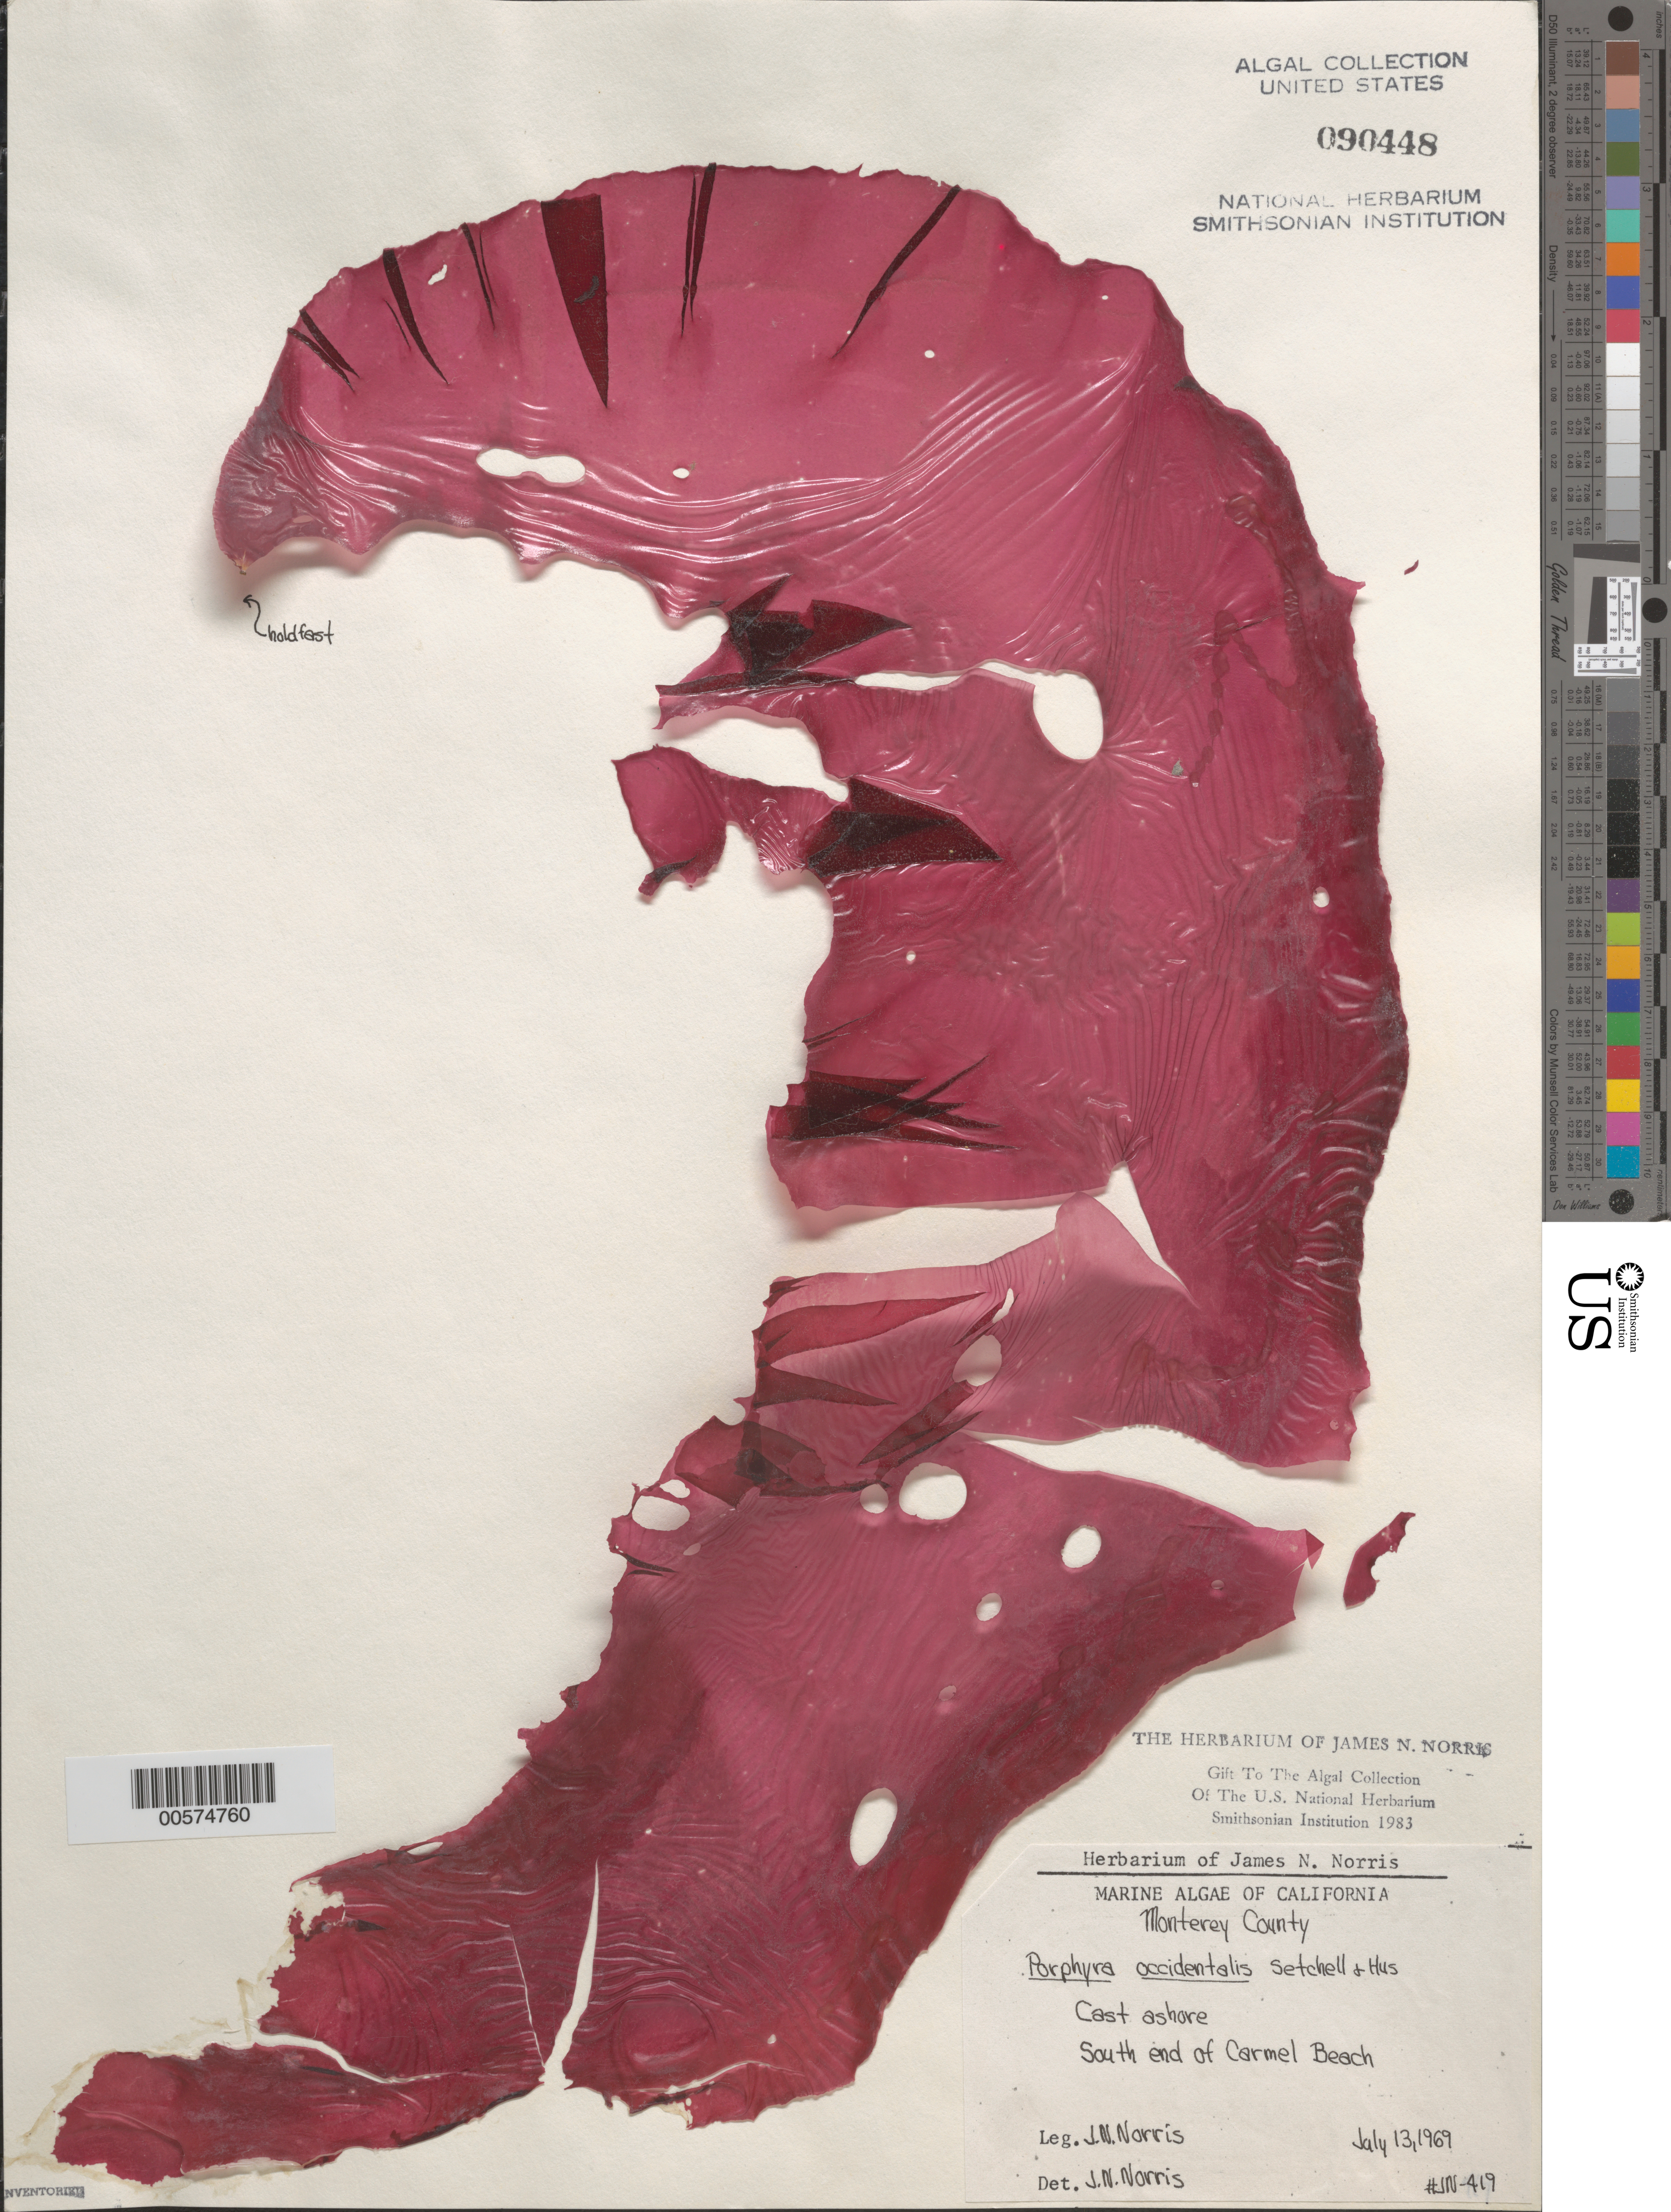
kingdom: Plantae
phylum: Rhodophyta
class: Bangiophyceae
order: Bangiales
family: Bangiaceae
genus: Porphyra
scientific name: Porphyra occidentalis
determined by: Norris, James N.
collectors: J. N. Norris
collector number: JN-419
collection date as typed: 13 Jul 1969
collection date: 1969-07-13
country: United States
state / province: California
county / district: Monterey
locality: Carmel Beach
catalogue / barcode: US 90448